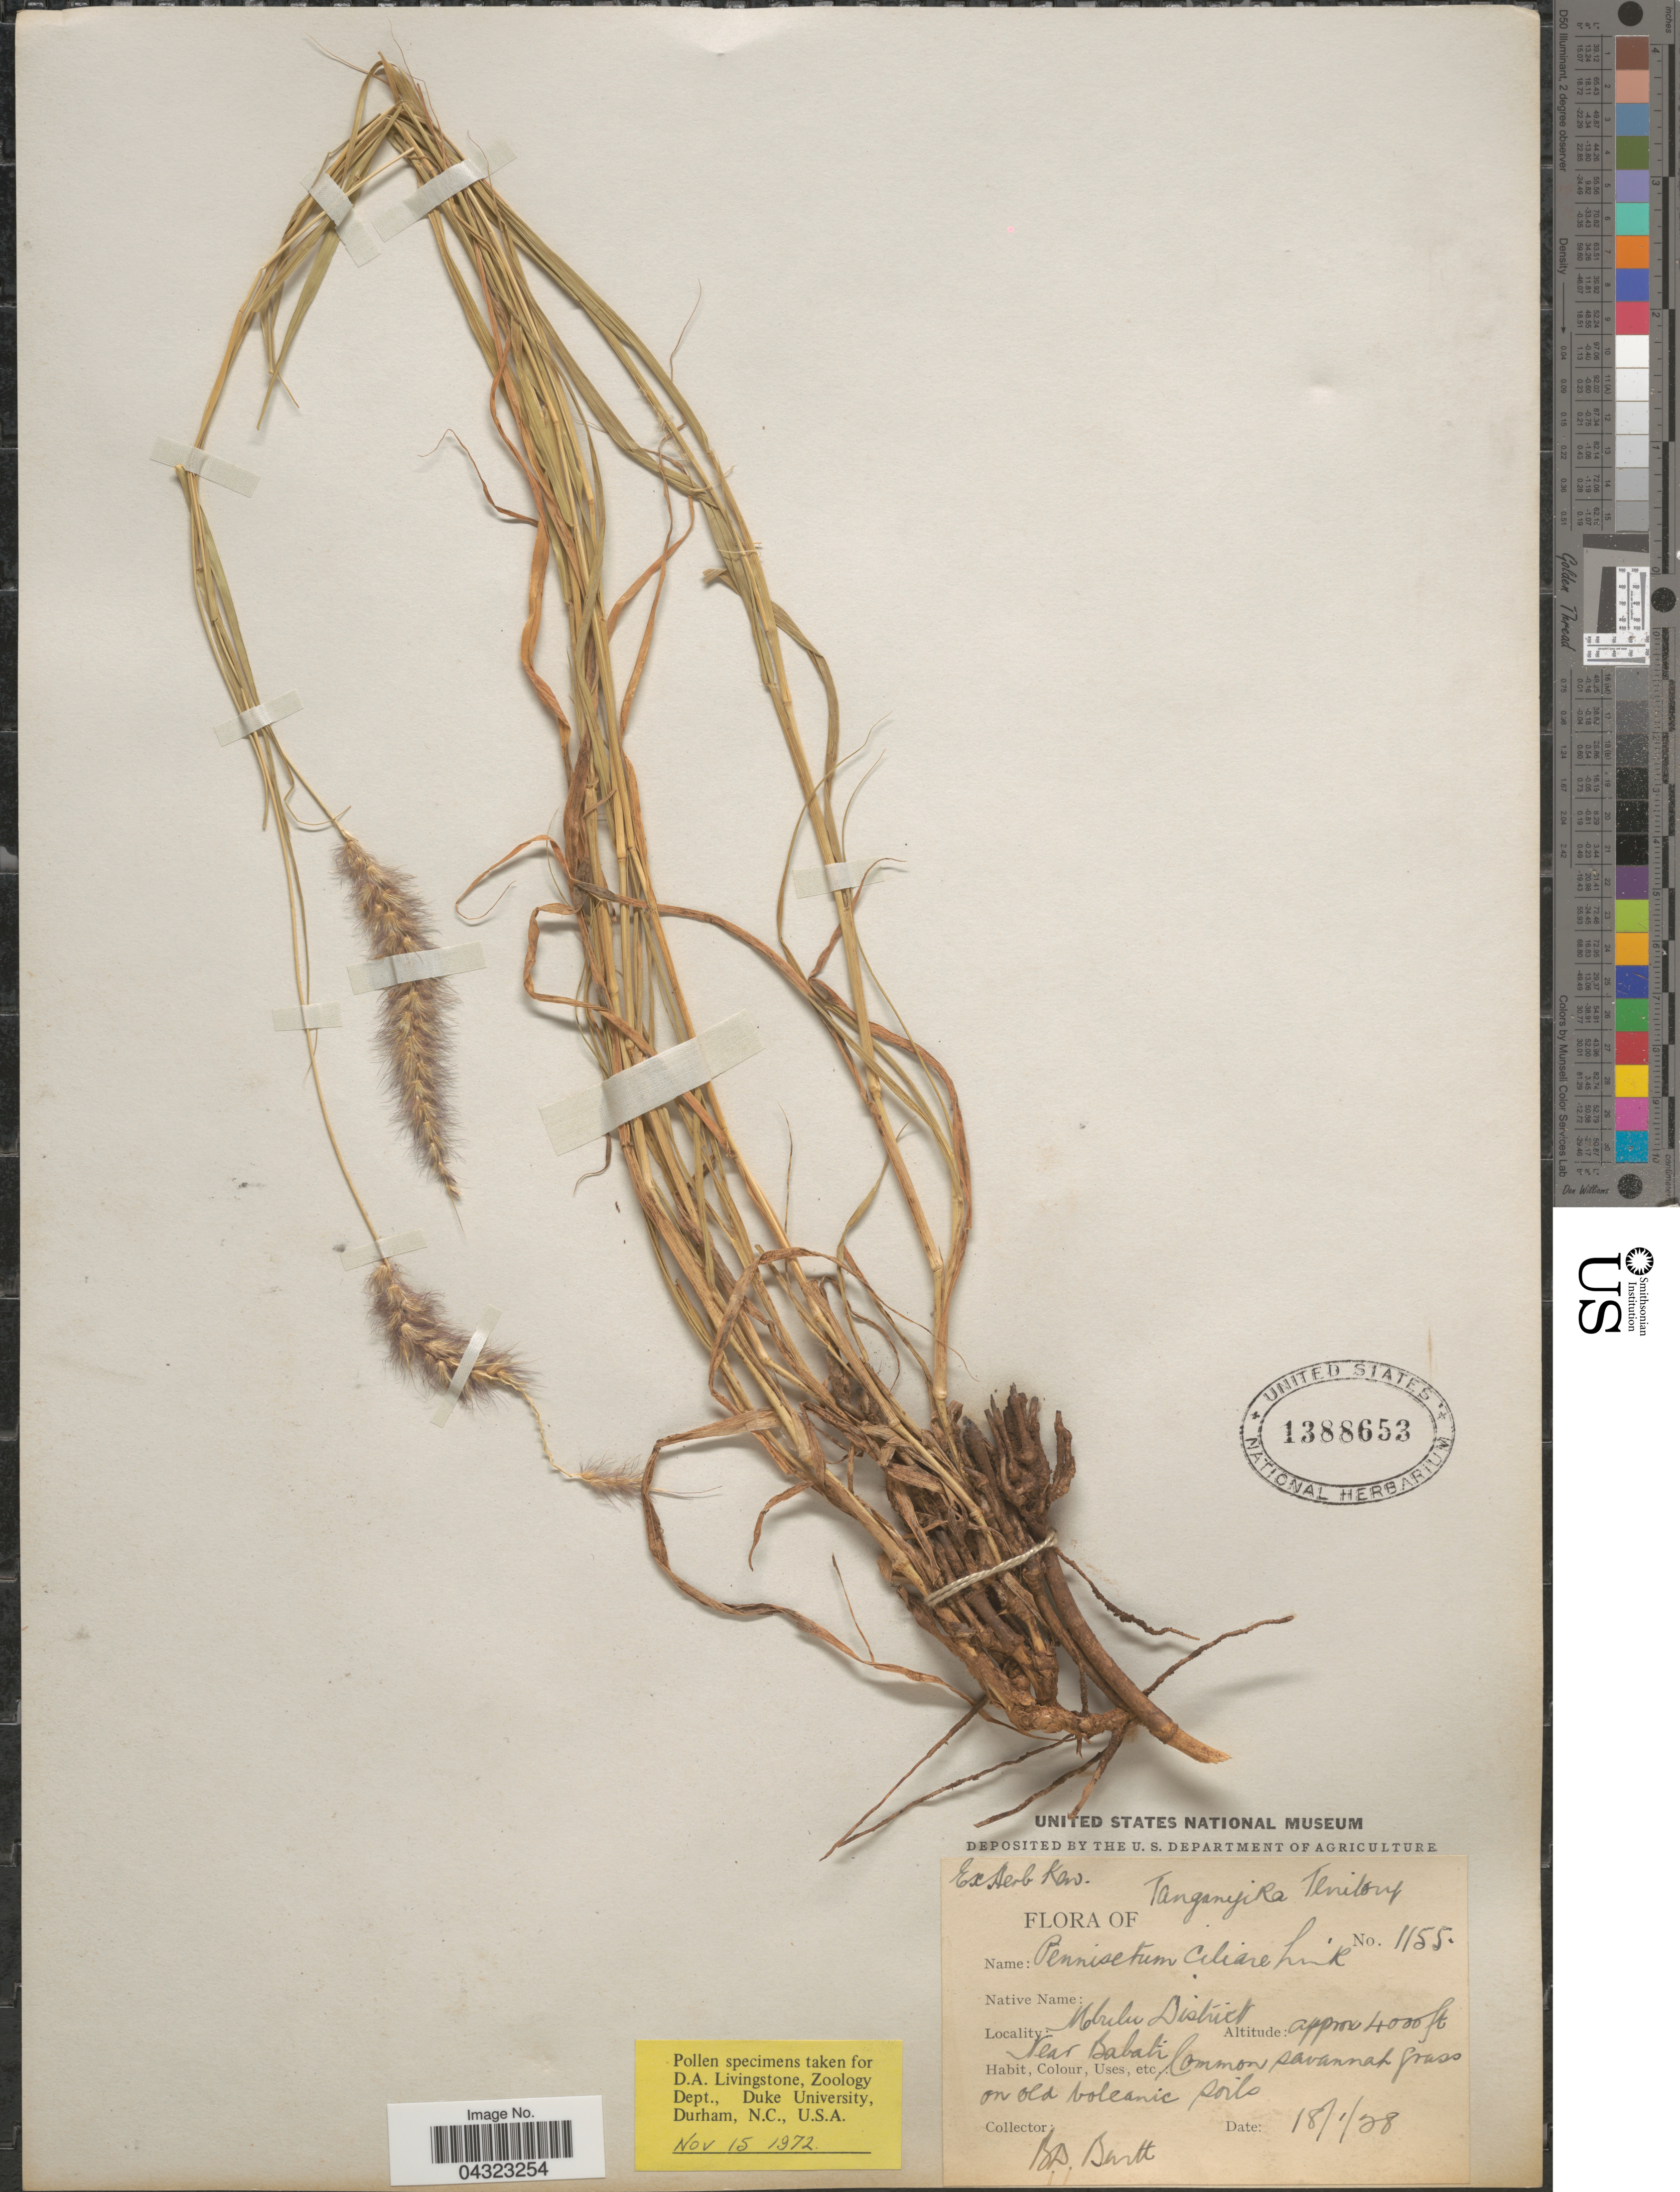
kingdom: Plantae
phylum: Tracheophyta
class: Liliopsida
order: Poales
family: Poaceae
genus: Cenchrus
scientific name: Cenchrus ciliaris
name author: L.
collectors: B. D. Burtt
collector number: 1155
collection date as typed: Transcribed d/m/y: 18/1/28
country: Tanzania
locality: Tanganyika Territory. Mbulu District. Near Babali.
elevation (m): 1219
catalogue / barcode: US 1388653